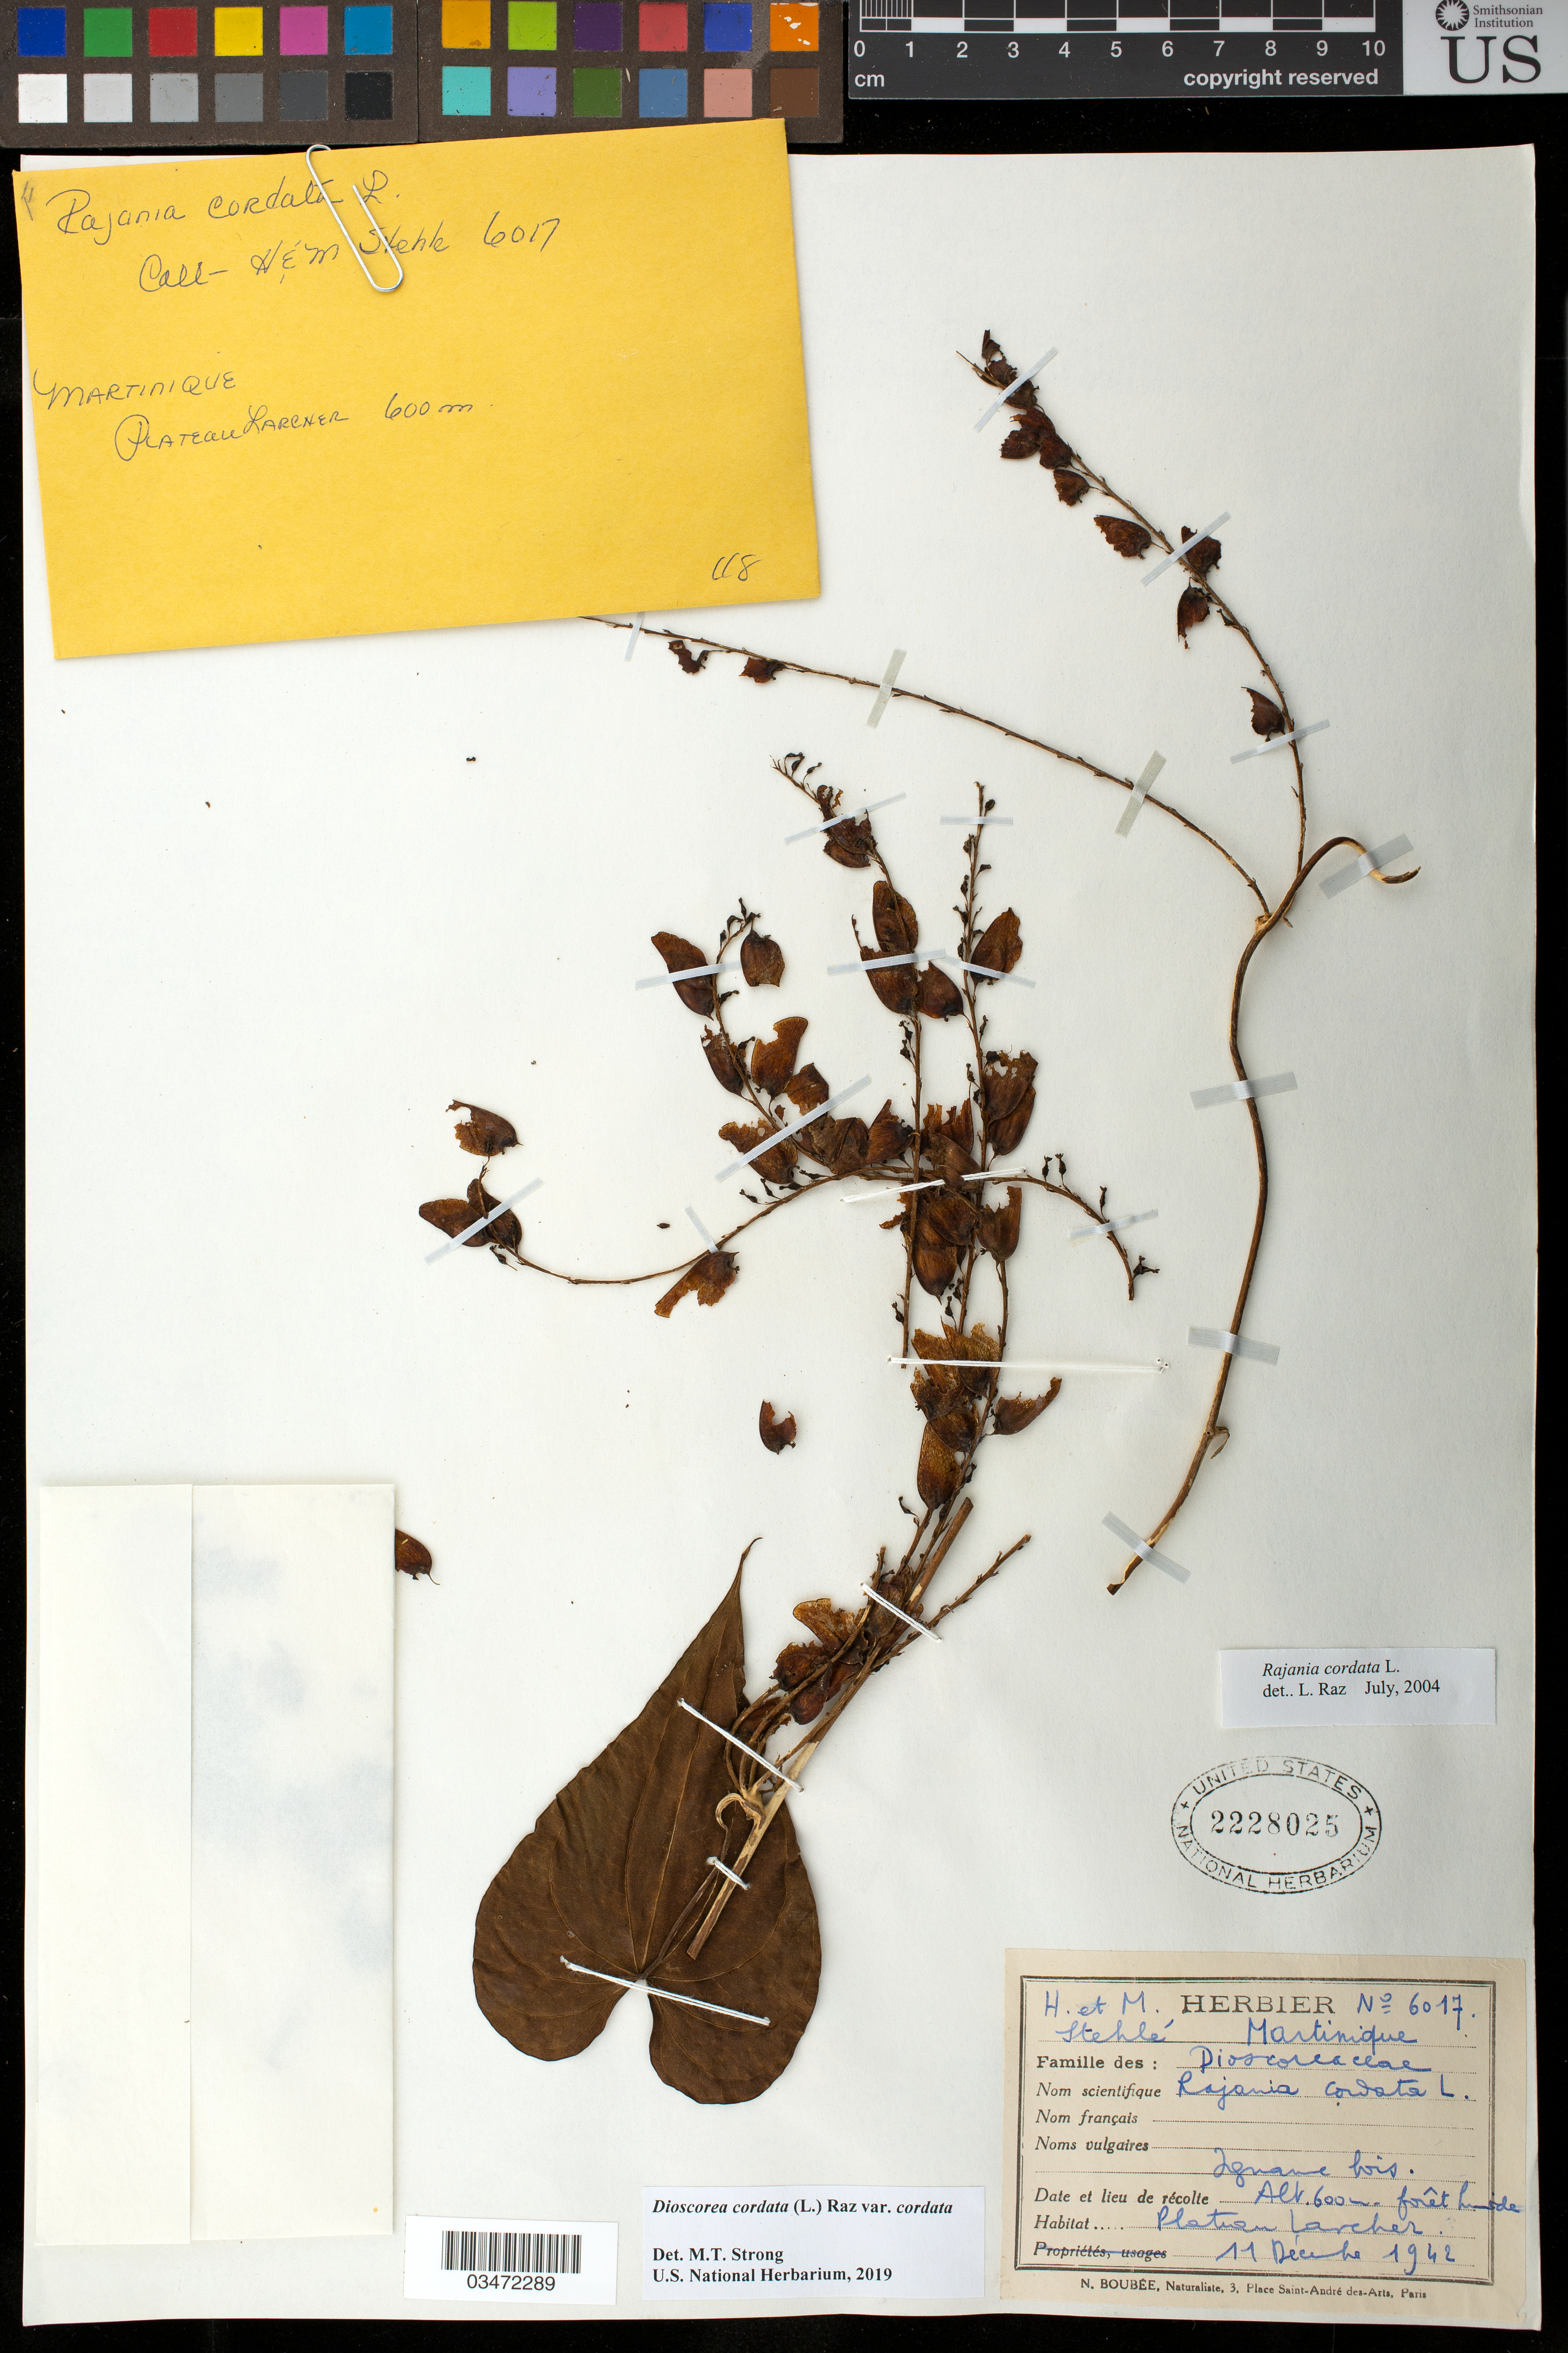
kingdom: Plantae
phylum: Tracheophyta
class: Liliopsida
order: Dioscoreales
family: Dioscoreaceae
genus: Dioscorea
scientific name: Dioscorea cordata var. cordata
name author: (L.) Raz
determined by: Strong, M. T., (US), Smithsonian Institution - National Museum of Natural History (UNITED STATES)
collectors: H. Stehlé & M. Stehlé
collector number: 6017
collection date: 1942-12-11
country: Martinique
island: Martinique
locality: Plateau Larcher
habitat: Forêt humide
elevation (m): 600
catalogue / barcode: US 2228025